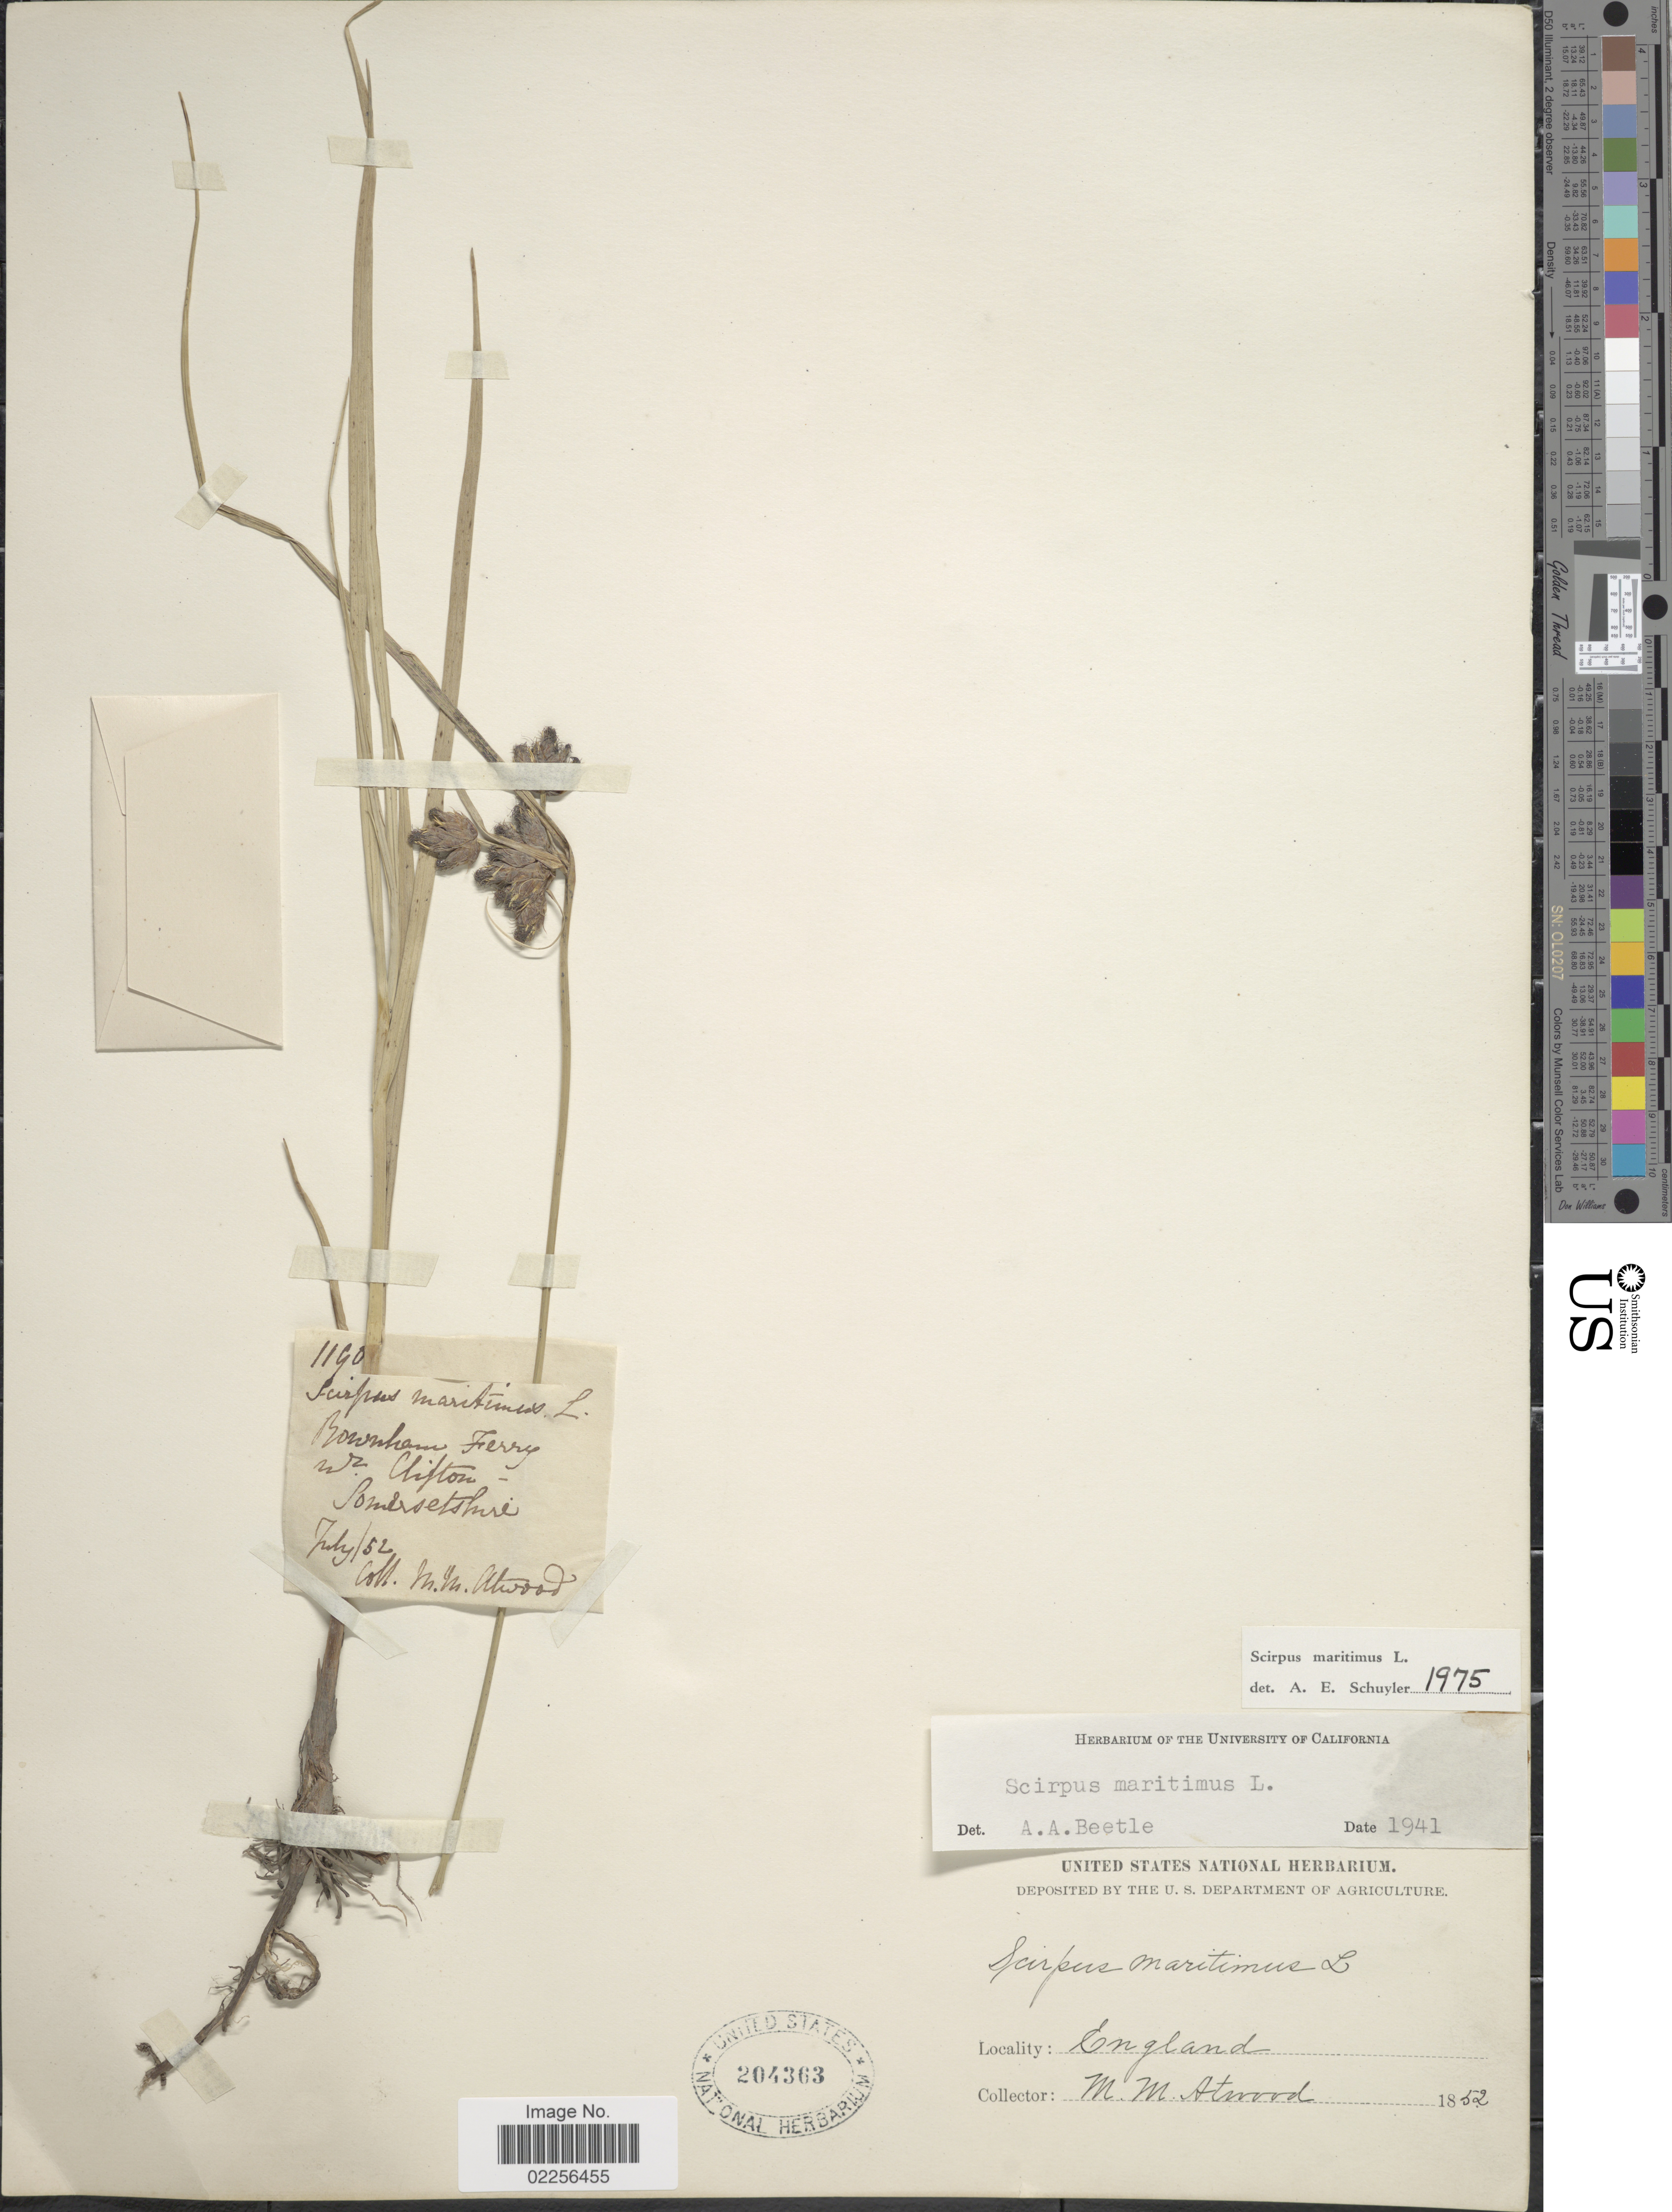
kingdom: Plantae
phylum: Tracheophyta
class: Liliopsida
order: Poales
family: Cyperaceae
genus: Bolboschoenus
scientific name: Bolboschoenus maritimus subsp. maritimus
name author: (L.) Palla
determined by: Strong, Mark T., (BOT), Smithsonian Institution - National Museum of Natural History (UNITED STATES)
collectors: M. Atwood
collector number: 1140*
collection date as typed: Transcribed d/m/y: /7/52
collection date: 1852-07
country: United Kingdom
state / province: England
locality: Bownham Ferry nr. Clifton, Somersetshire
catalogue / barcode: US 204363